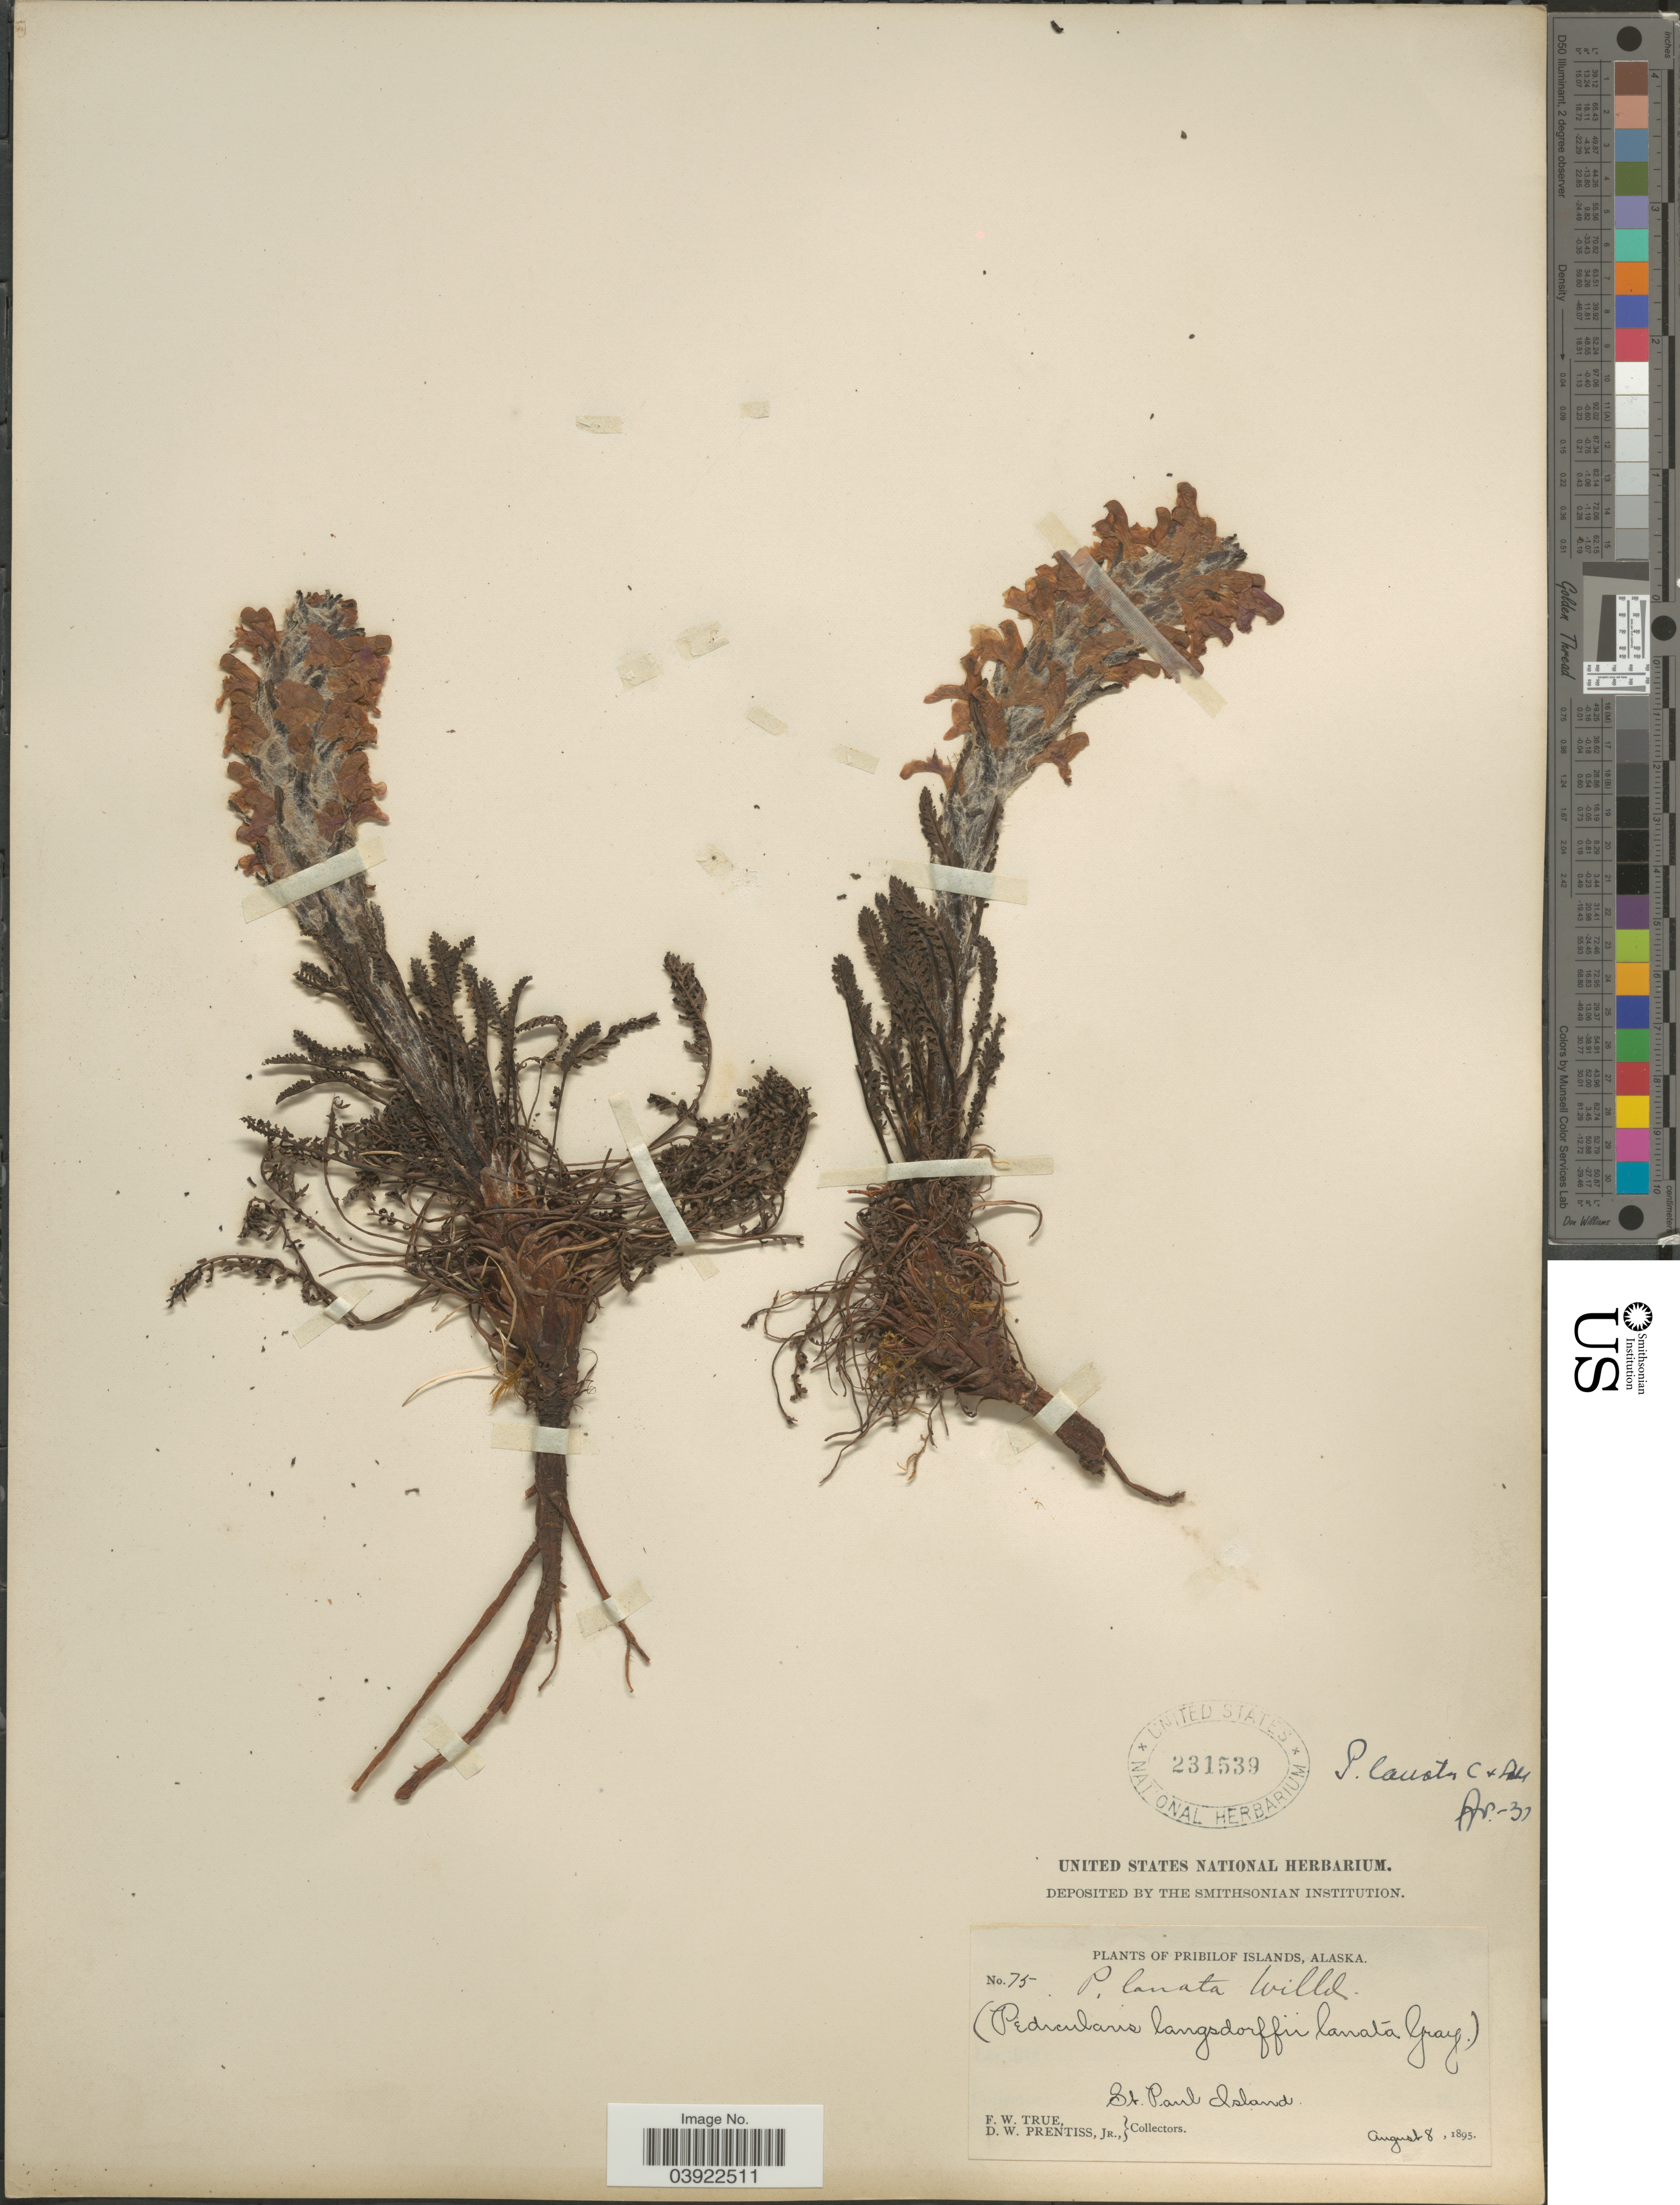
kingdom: Plantae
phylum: Tracheophyta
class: Magnoliopsida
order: Lamiales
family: Orobanchaceae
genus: Pedicularis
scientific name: Pedicularis lanata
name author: Willd. ex Cham. & Schltdl.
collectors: F. True & D. Prentiss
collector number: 75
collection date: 1895-08-08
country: United States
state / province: Alaska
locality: Pribilof Islands. St. Paul Island.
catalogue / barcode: US 231539